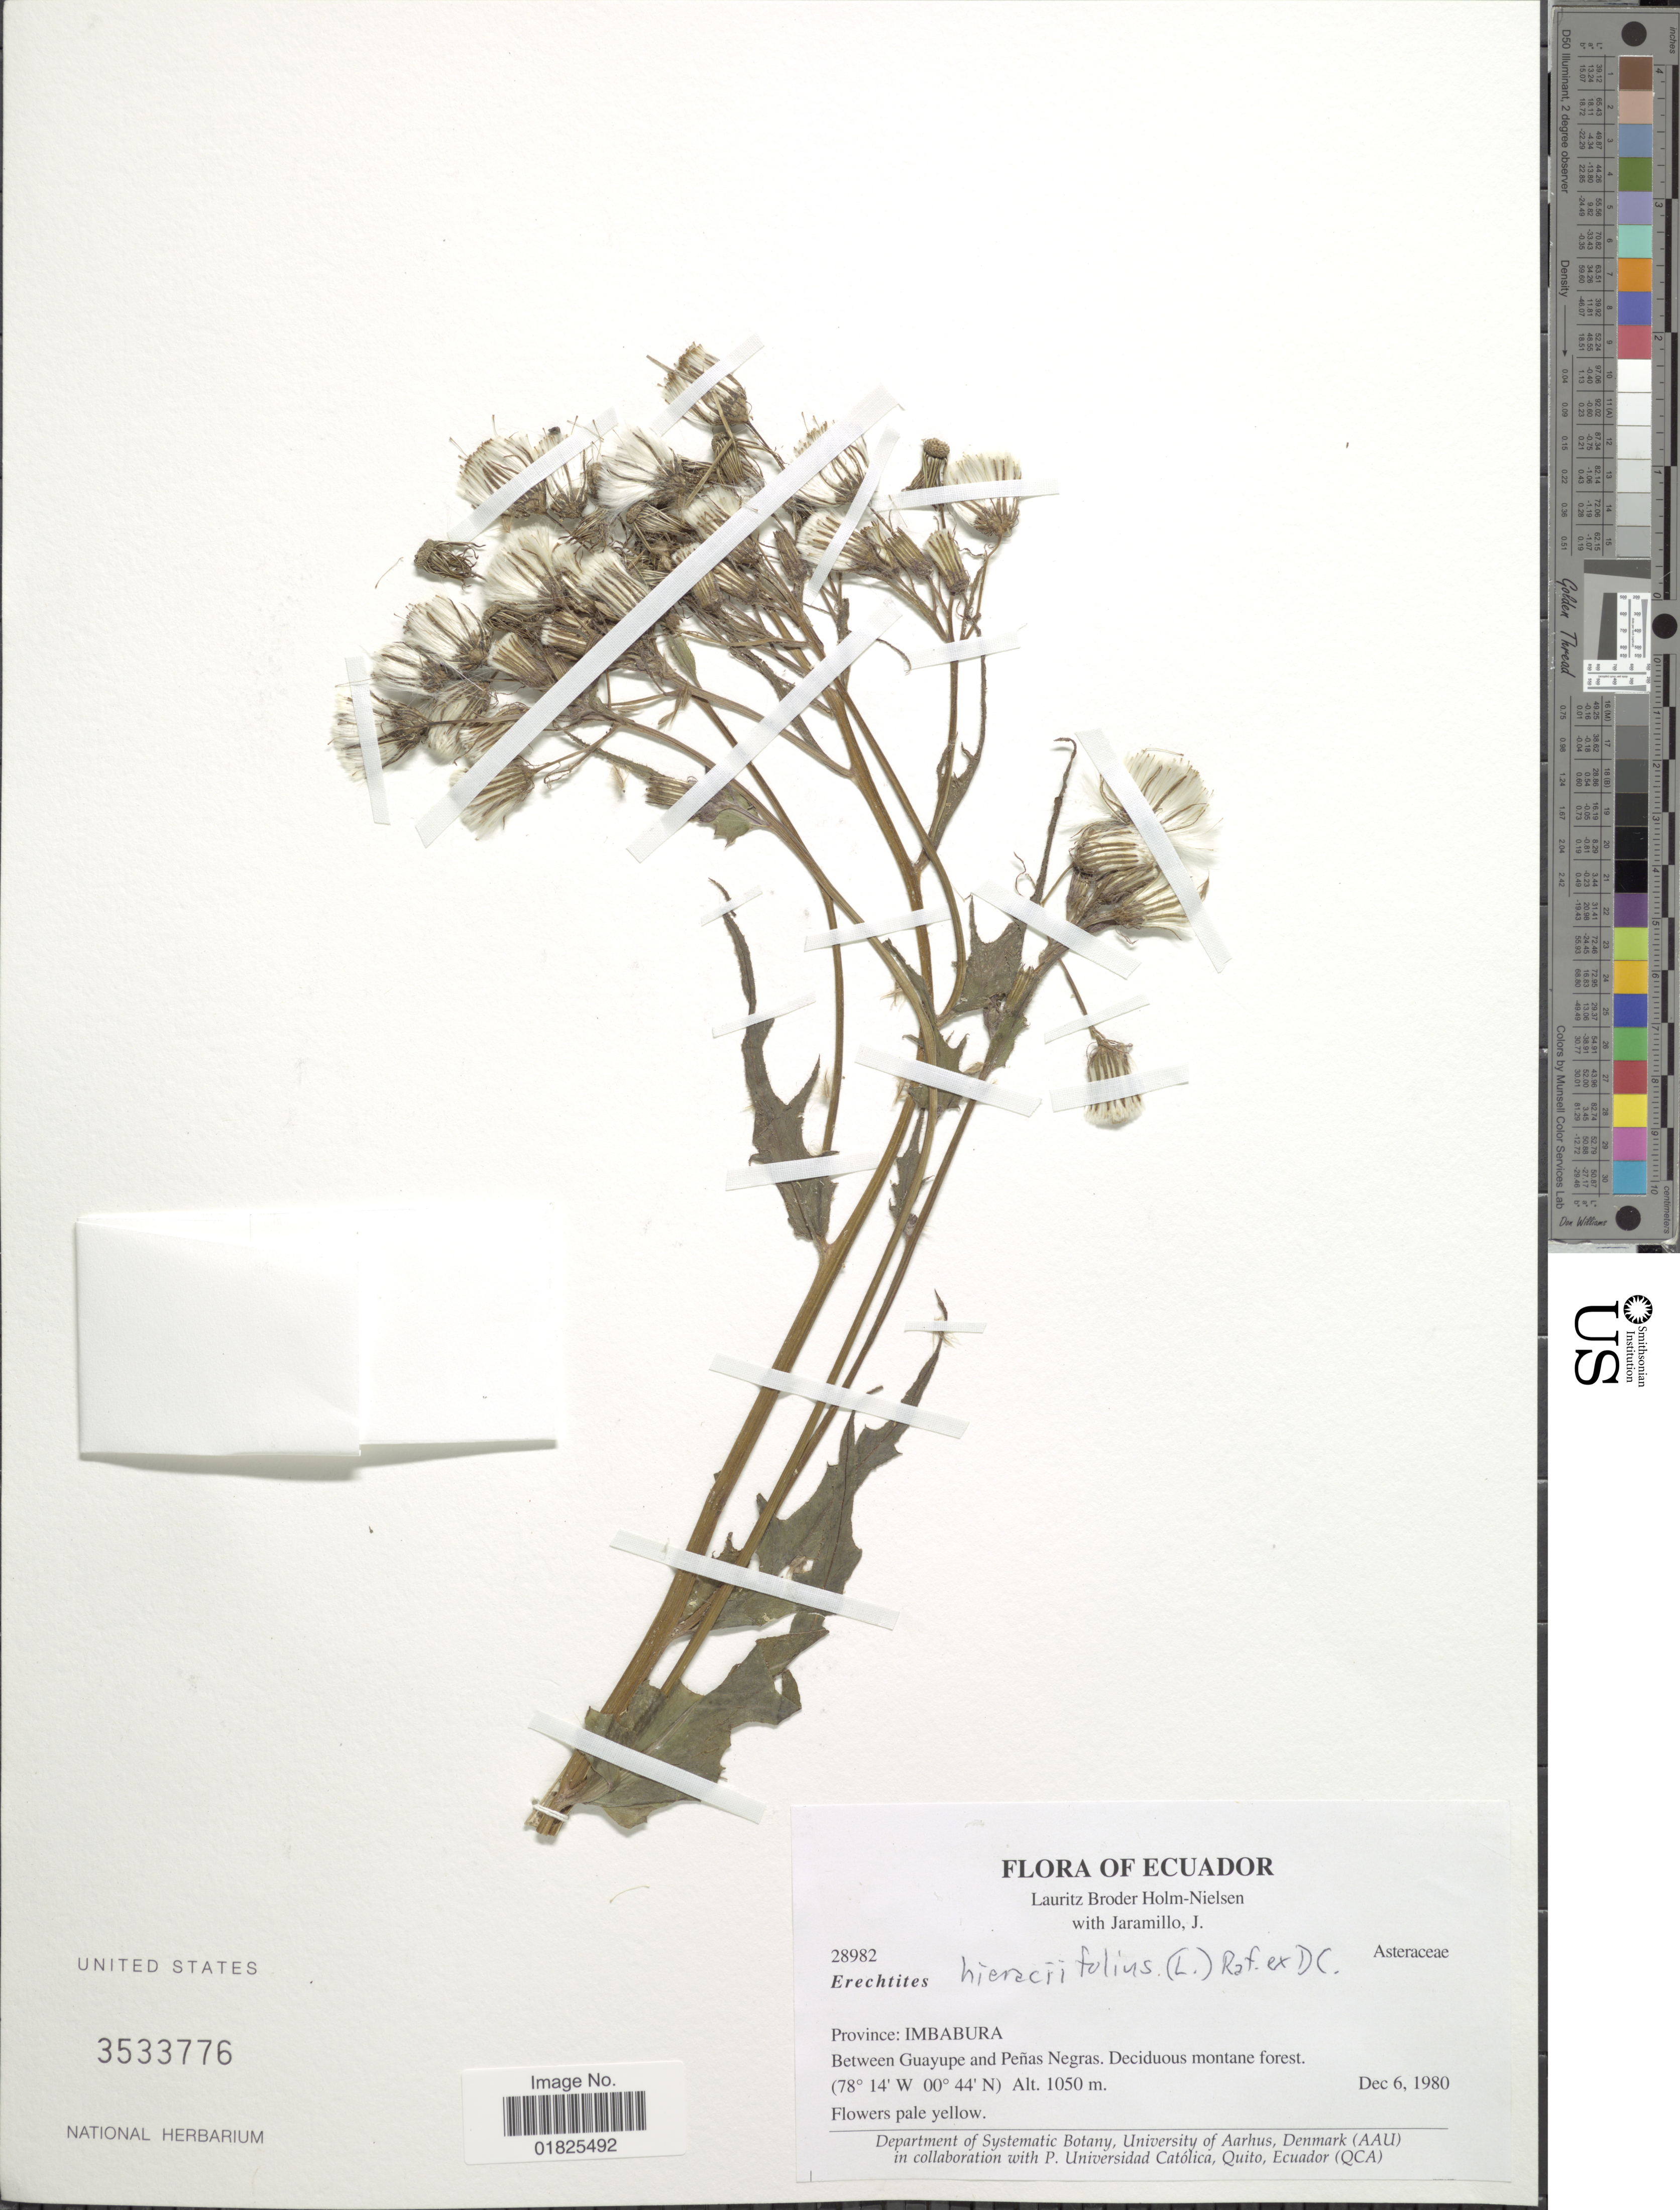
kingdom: Plantae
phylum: Tracheophyta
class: Magnoliopsida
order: Asterales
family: Asteraceae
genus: Erechtites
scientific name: Erechtites hieraciifolius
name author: (L.) Raf. ex DC.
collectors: L. B. Holm-Nielsen & J. Jaramillo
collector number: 28982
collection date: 1980-12-06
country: Ecuador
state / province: Imbabura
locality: Between Guayupe and Penas Negras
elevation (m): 1050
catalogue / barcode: US 3533776